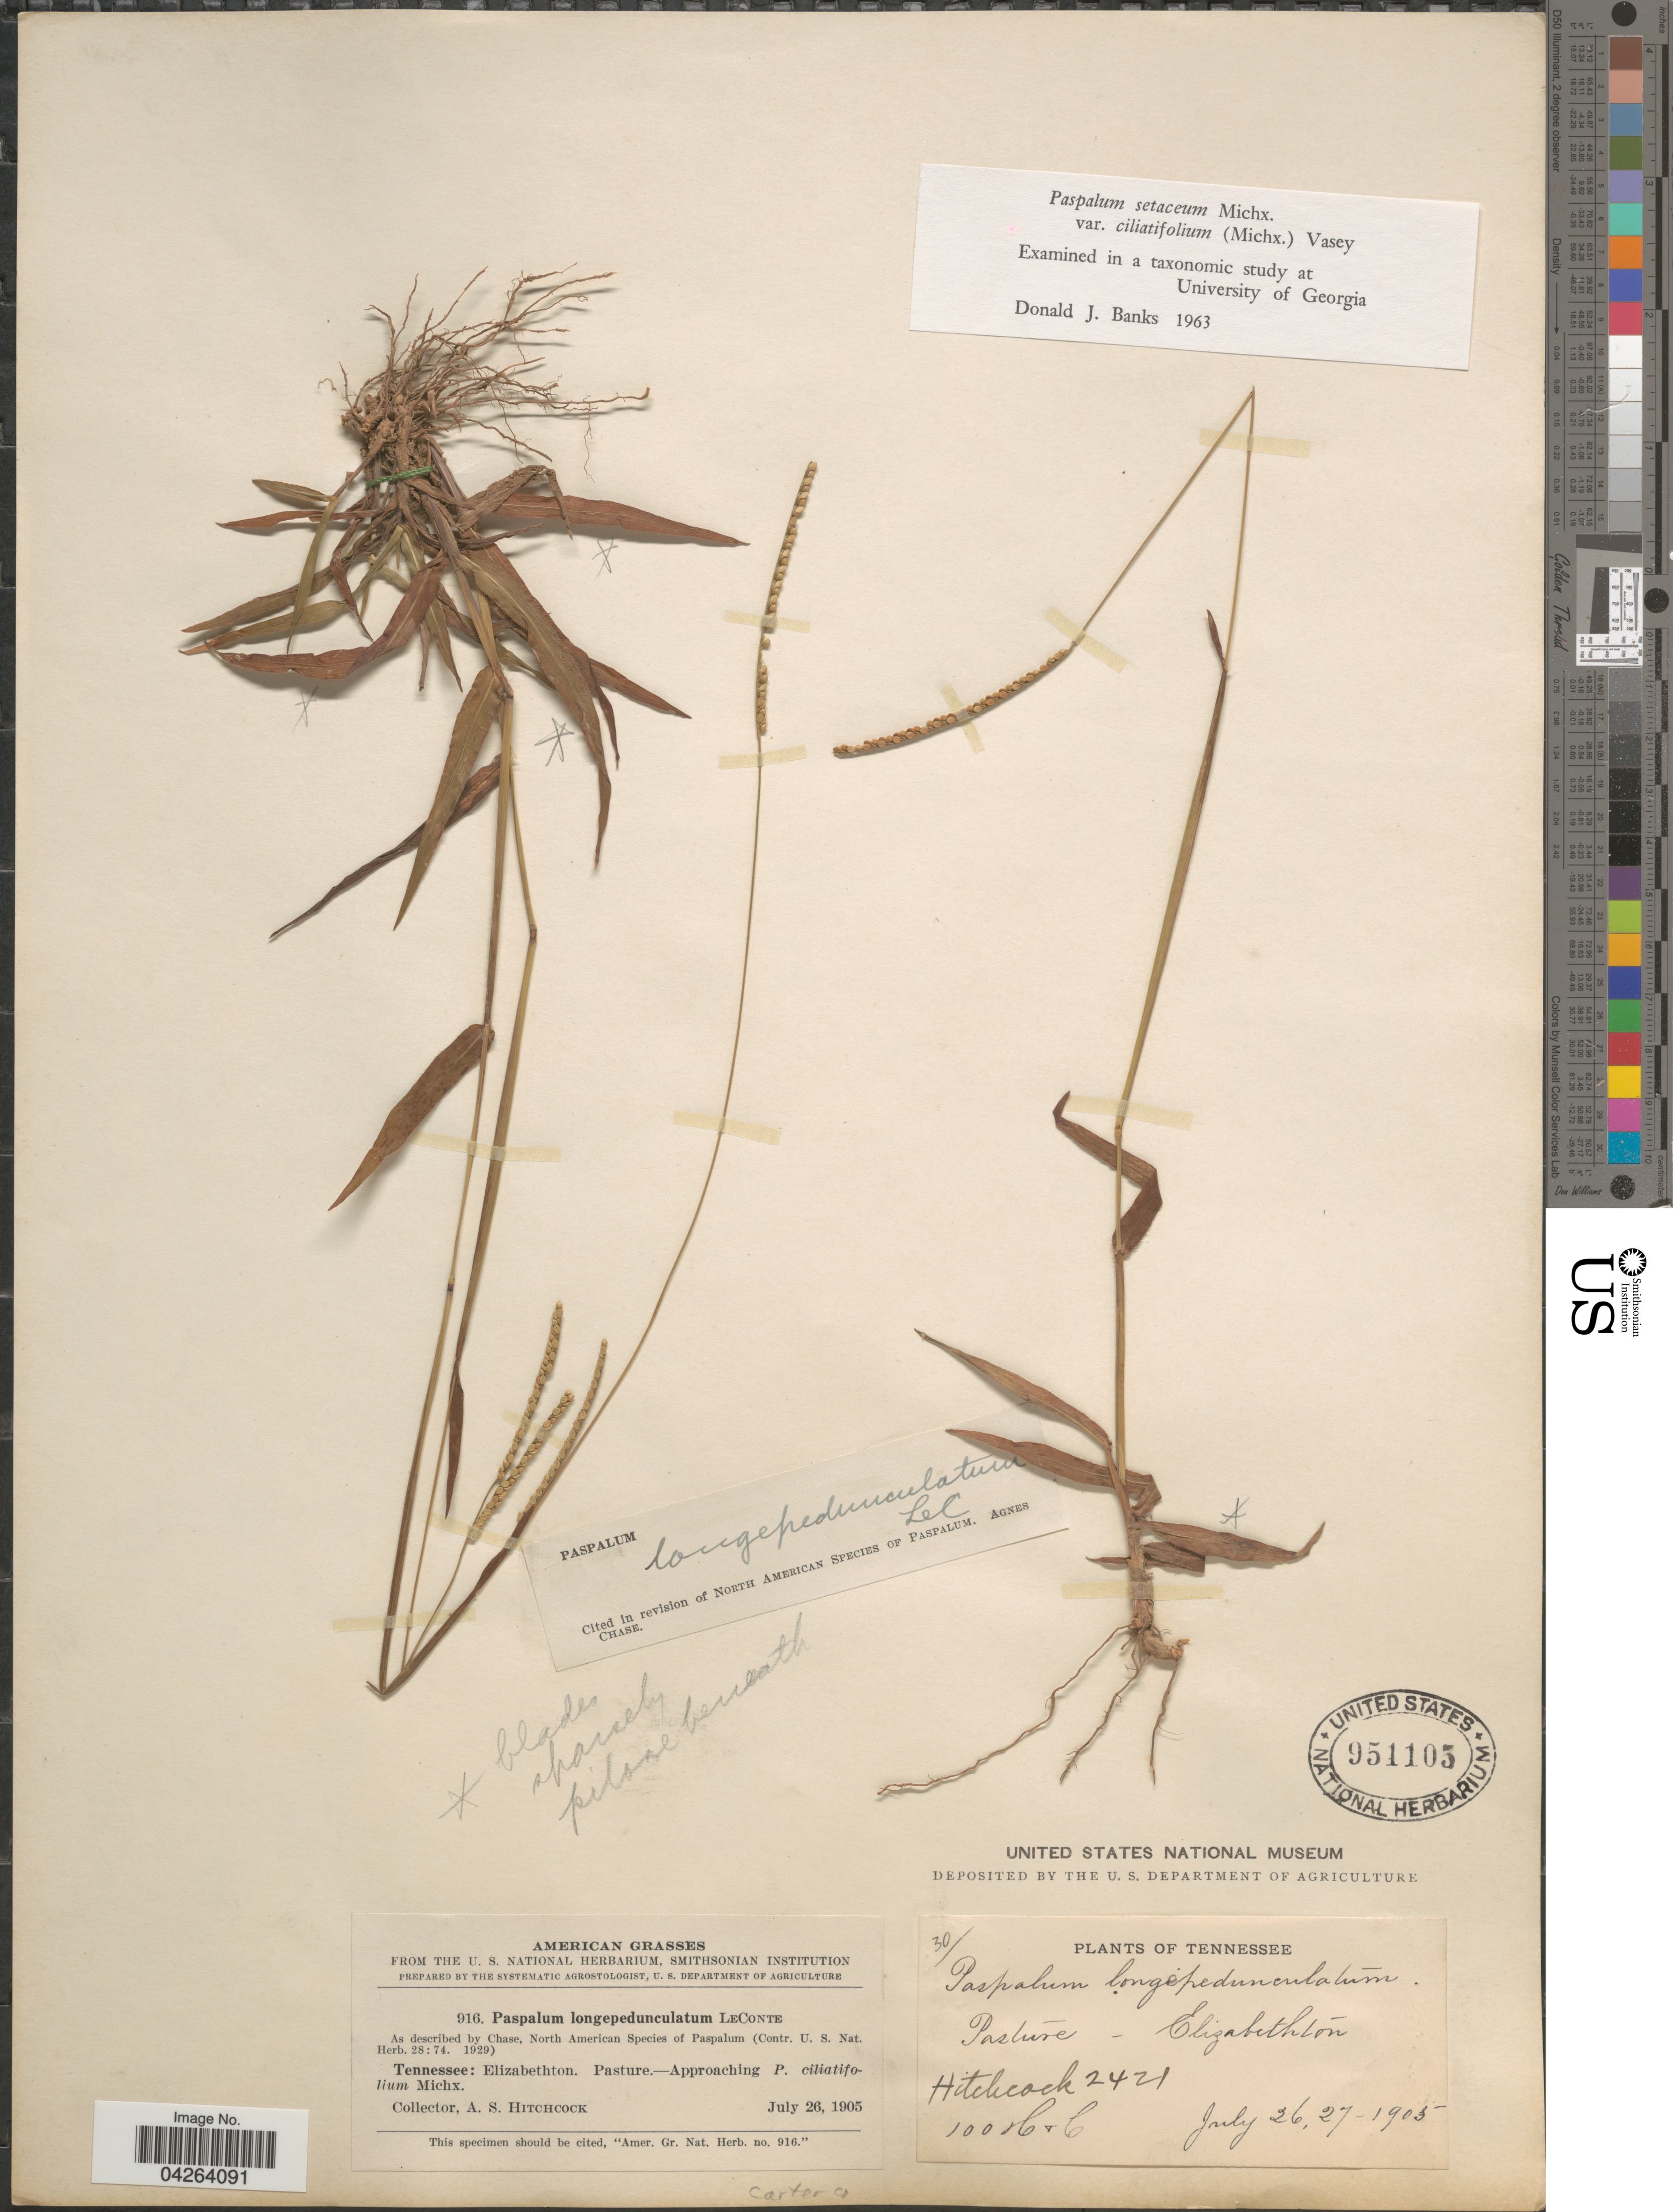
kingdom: Plantae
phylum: Tracheophyta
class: Liliopsida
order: Poales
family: Poaceae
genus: Paspalum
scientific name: Paspalum setaceum var. longipedunculatum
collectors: A. S. Hitchcock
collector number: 916/100/30/2421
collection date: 1905-07-26/1905-07-27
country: United States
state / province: Tennessee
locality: Elizabethton. Carter Co.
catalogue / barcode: US 951105